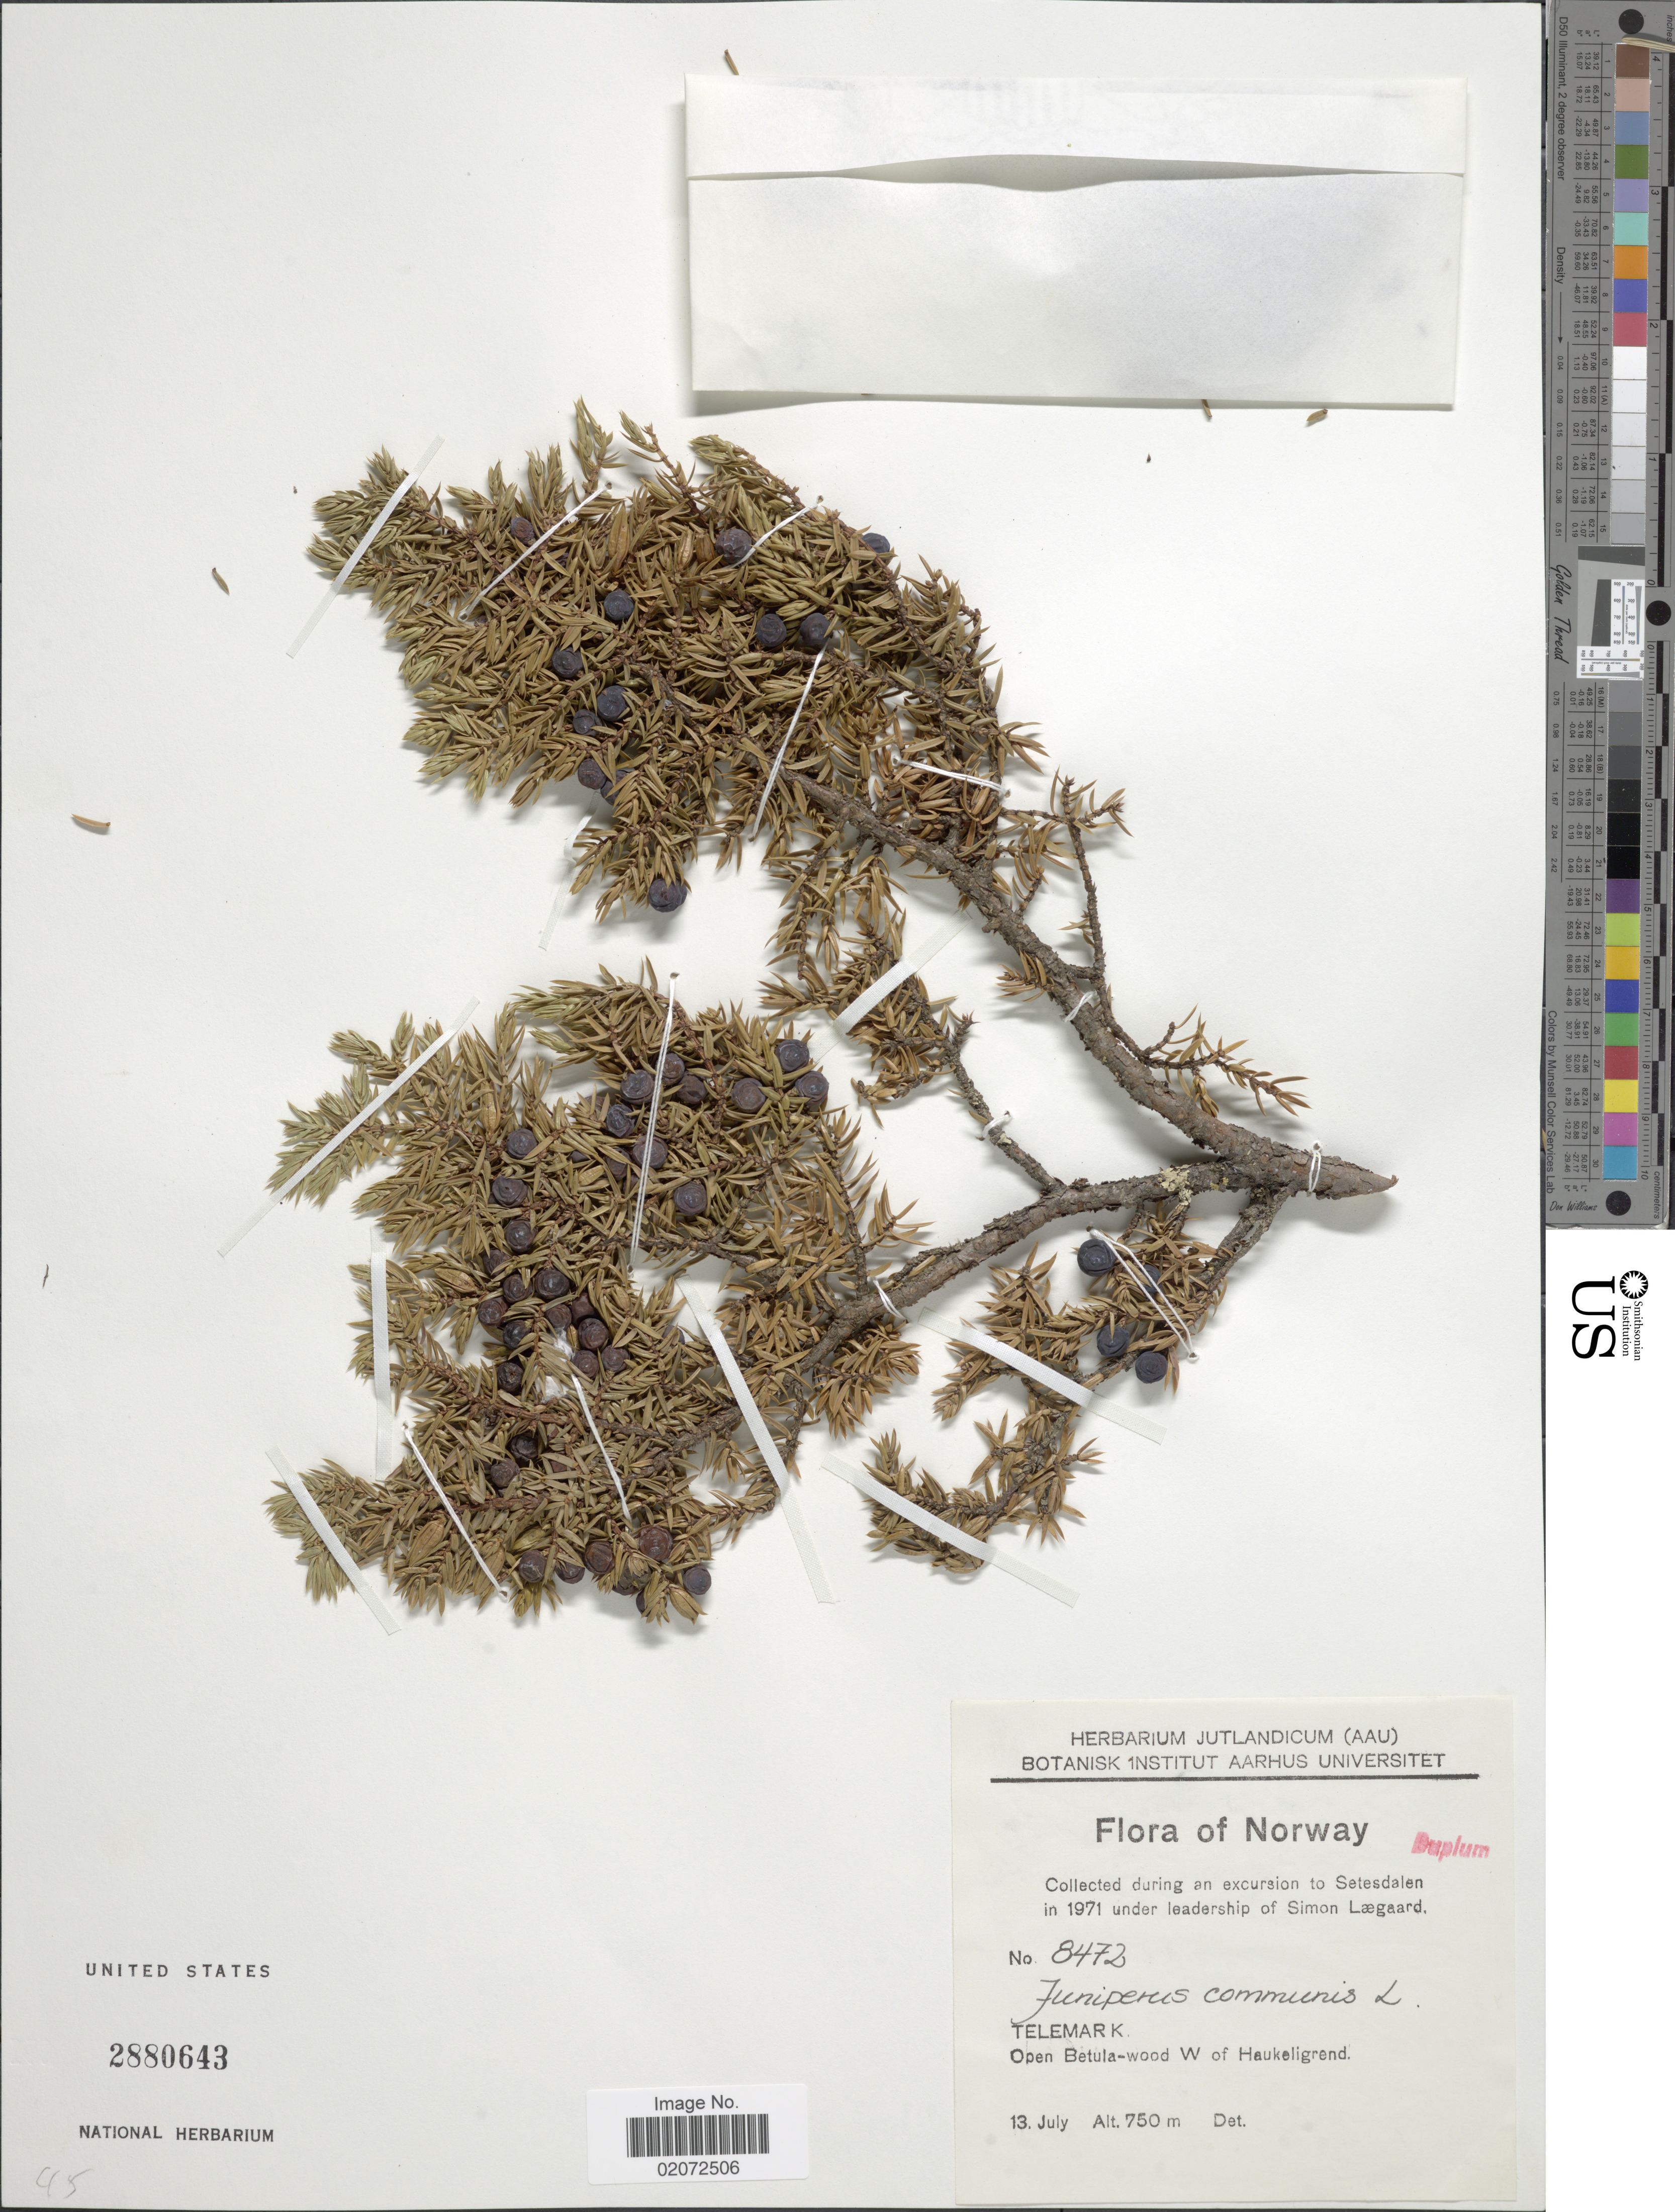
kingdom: Plantae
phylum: Tracheophyta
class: Pinopsida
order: Pinales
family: Cupressaceae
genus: Juniperus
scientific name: Juniperus communis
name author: L.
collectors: S. Lægaard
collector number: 8472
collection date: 1971-07-13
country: Norway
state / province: Telemark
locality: Setesdalen. Open Betula-wood W of Haukeligrend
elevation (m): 750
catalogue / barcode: US 2880643